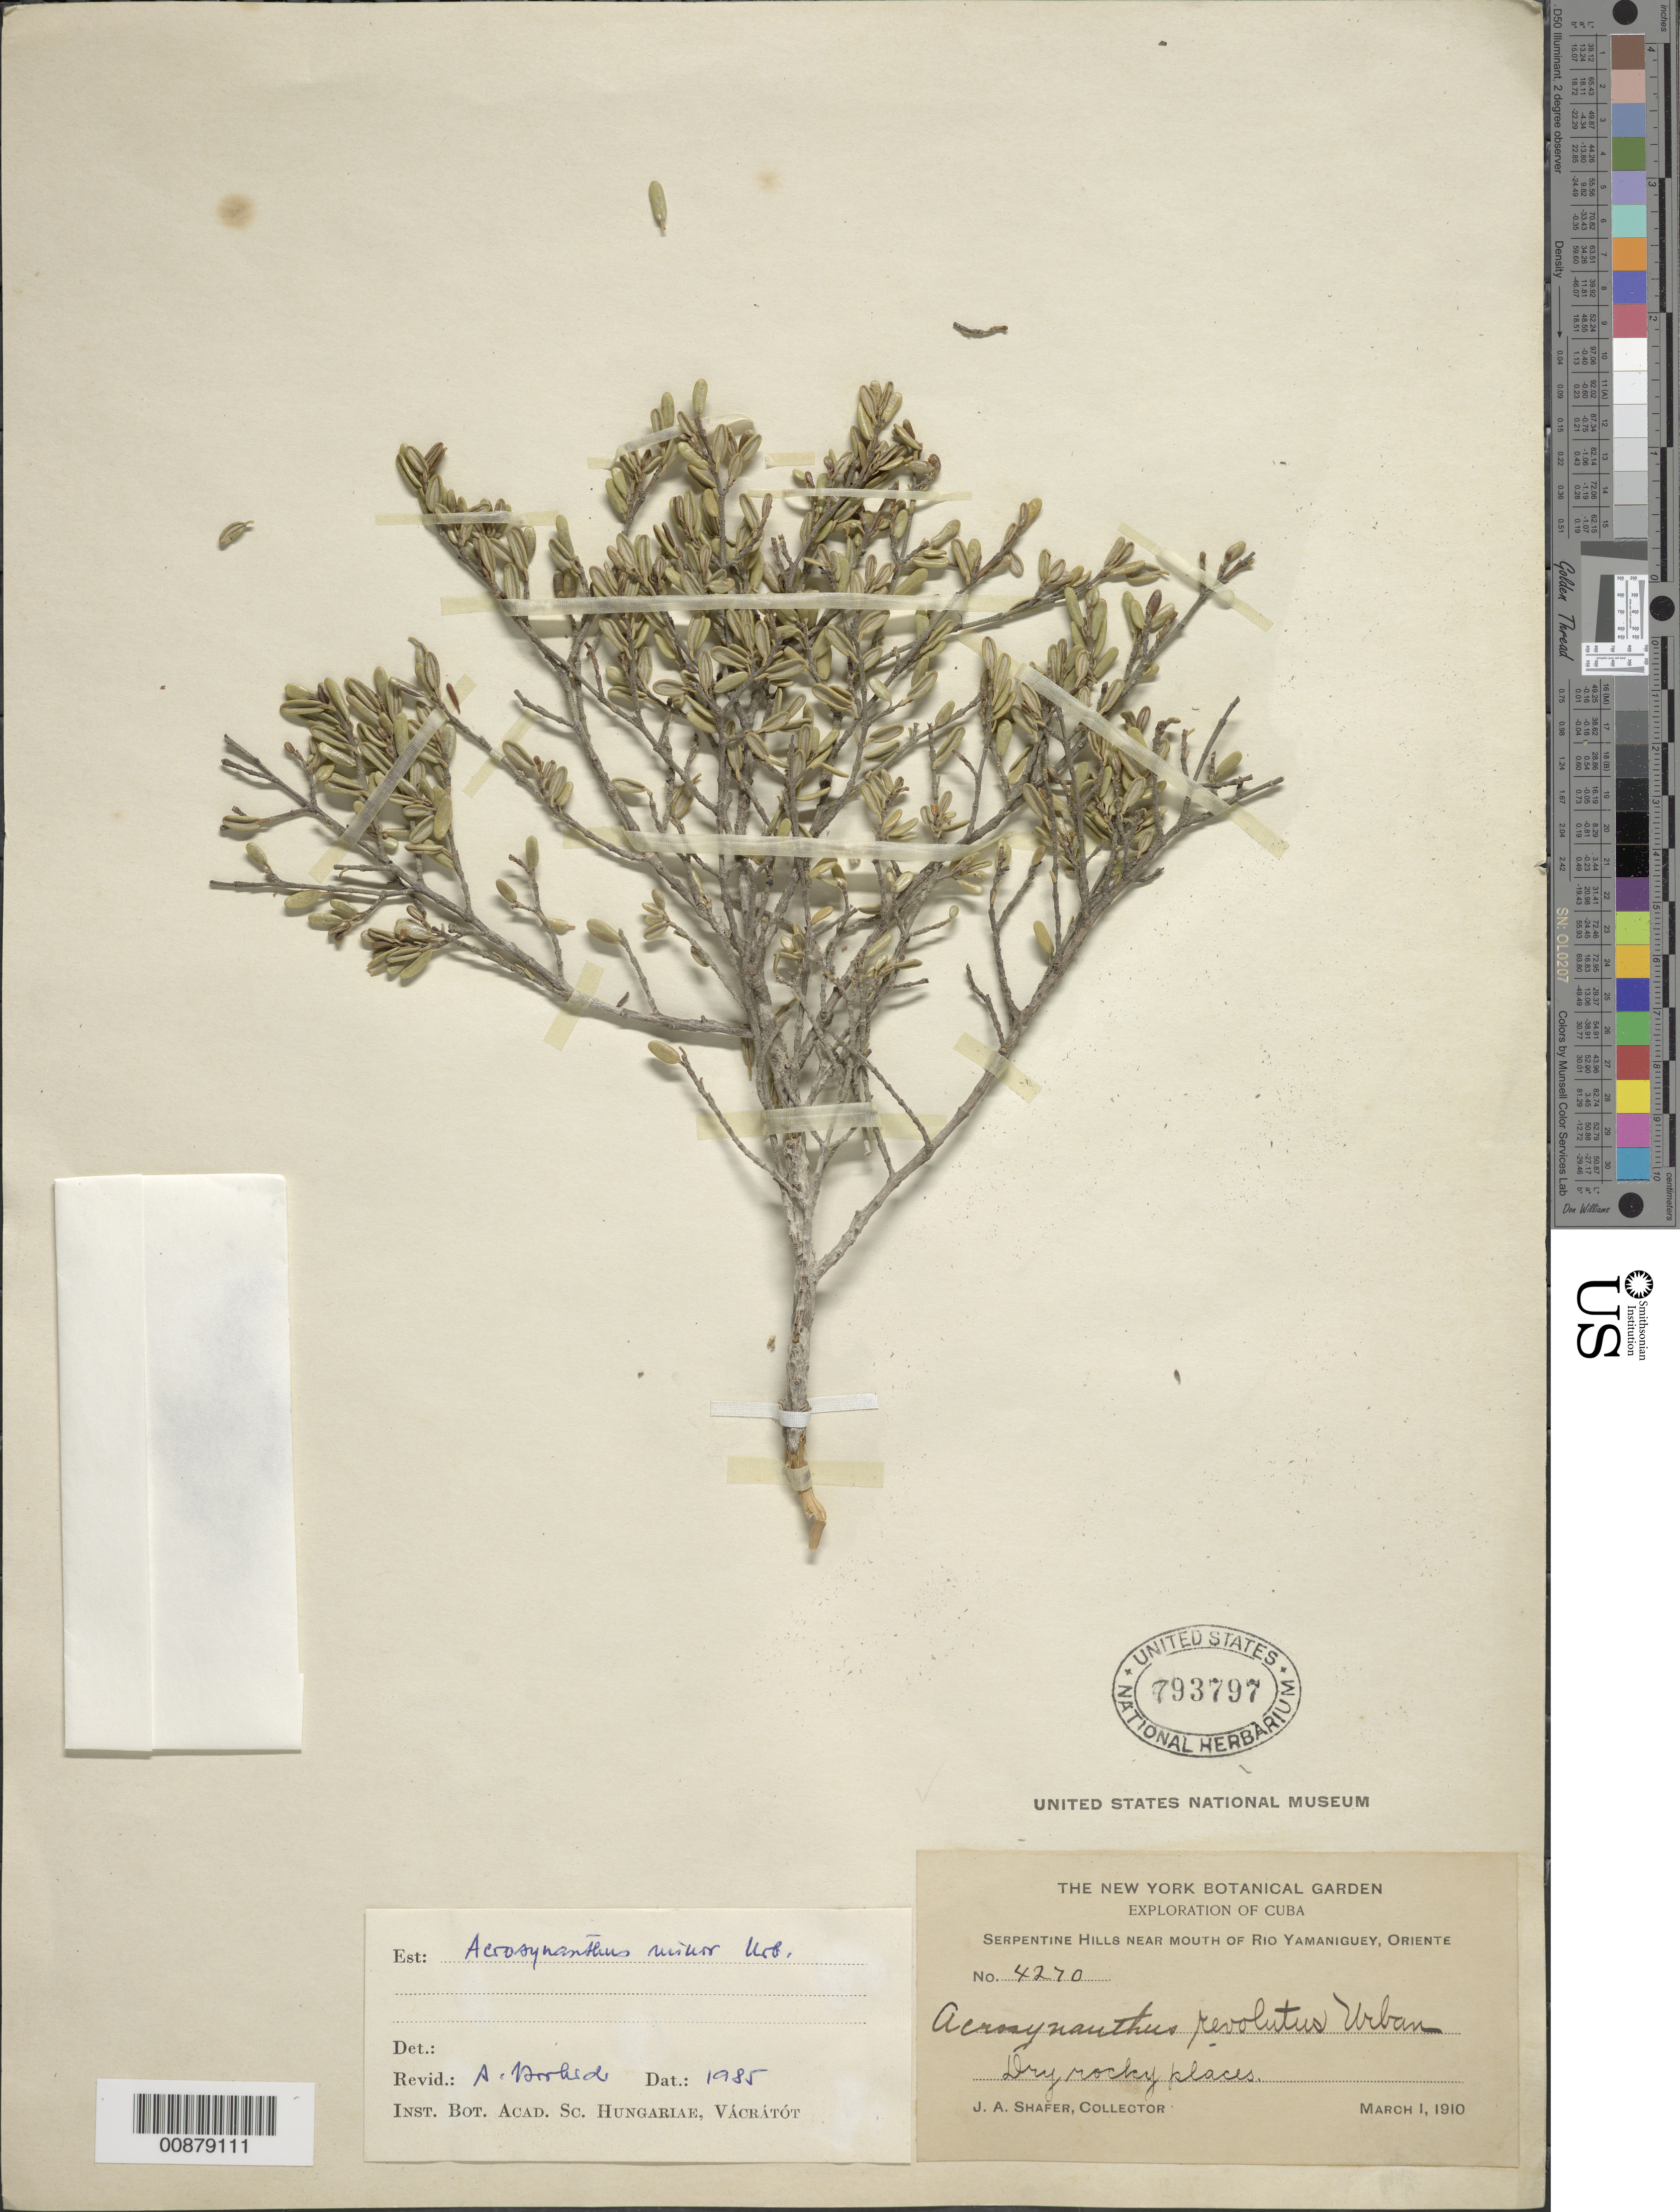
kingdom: Plantae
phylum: Tracheophyta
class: Magnoliopsida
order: Gentianales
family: Rubiaceae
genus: Acrosynanthus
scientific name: Acrosynanthus minor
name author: Urb.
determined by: Borhidi, Attila L.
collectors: J. A. Shafer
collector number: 4270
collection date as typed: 01 Mar 1910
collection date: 1910-03-01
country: Cuba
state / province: Oriente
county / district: Dry forest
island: Cuba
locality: near mouth of Rio Yamaniquey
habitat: Dry rocky places in serpentine hills.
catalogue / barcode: US 793797